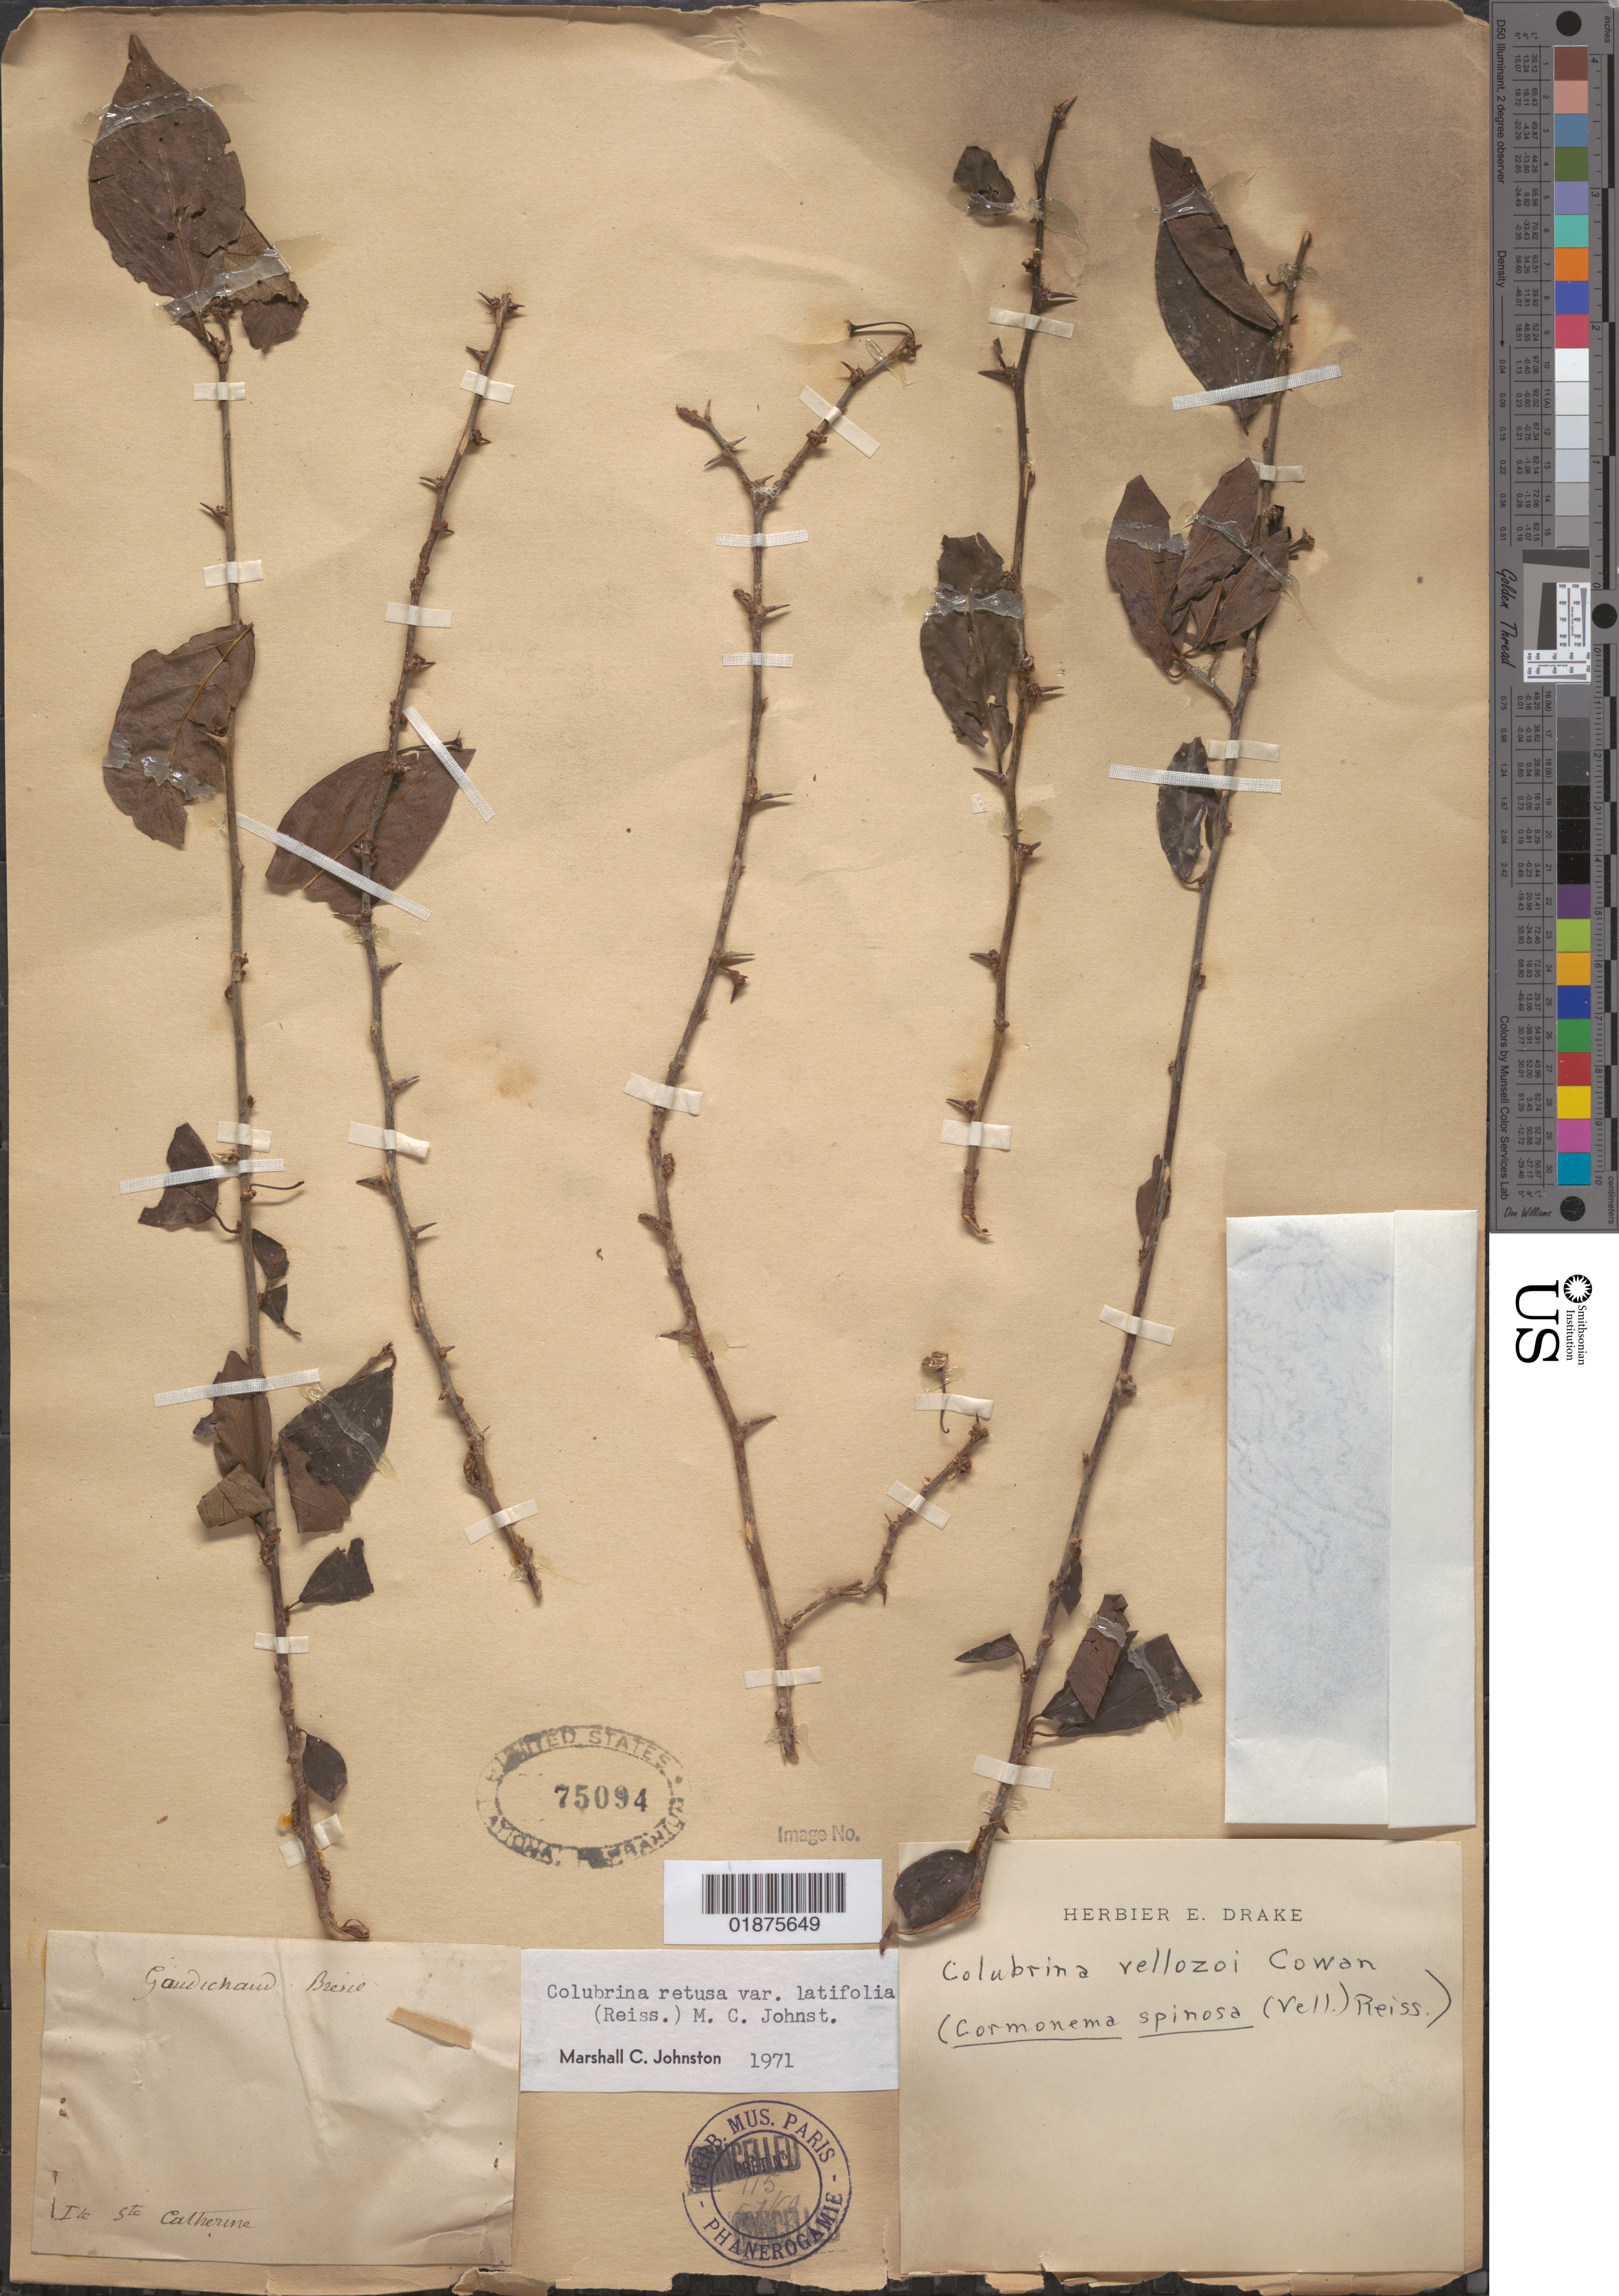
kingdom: Plantae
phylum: Tracheophyta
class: Magnoliopsida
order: Rosales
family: Rhamnaceae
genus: Colubrina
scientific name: Colubrina retusa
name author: (Pittier) R.S. Cowan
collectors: ex herb. E. Drake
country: France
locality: Ile Sta Catherine.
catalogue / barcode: US 75094